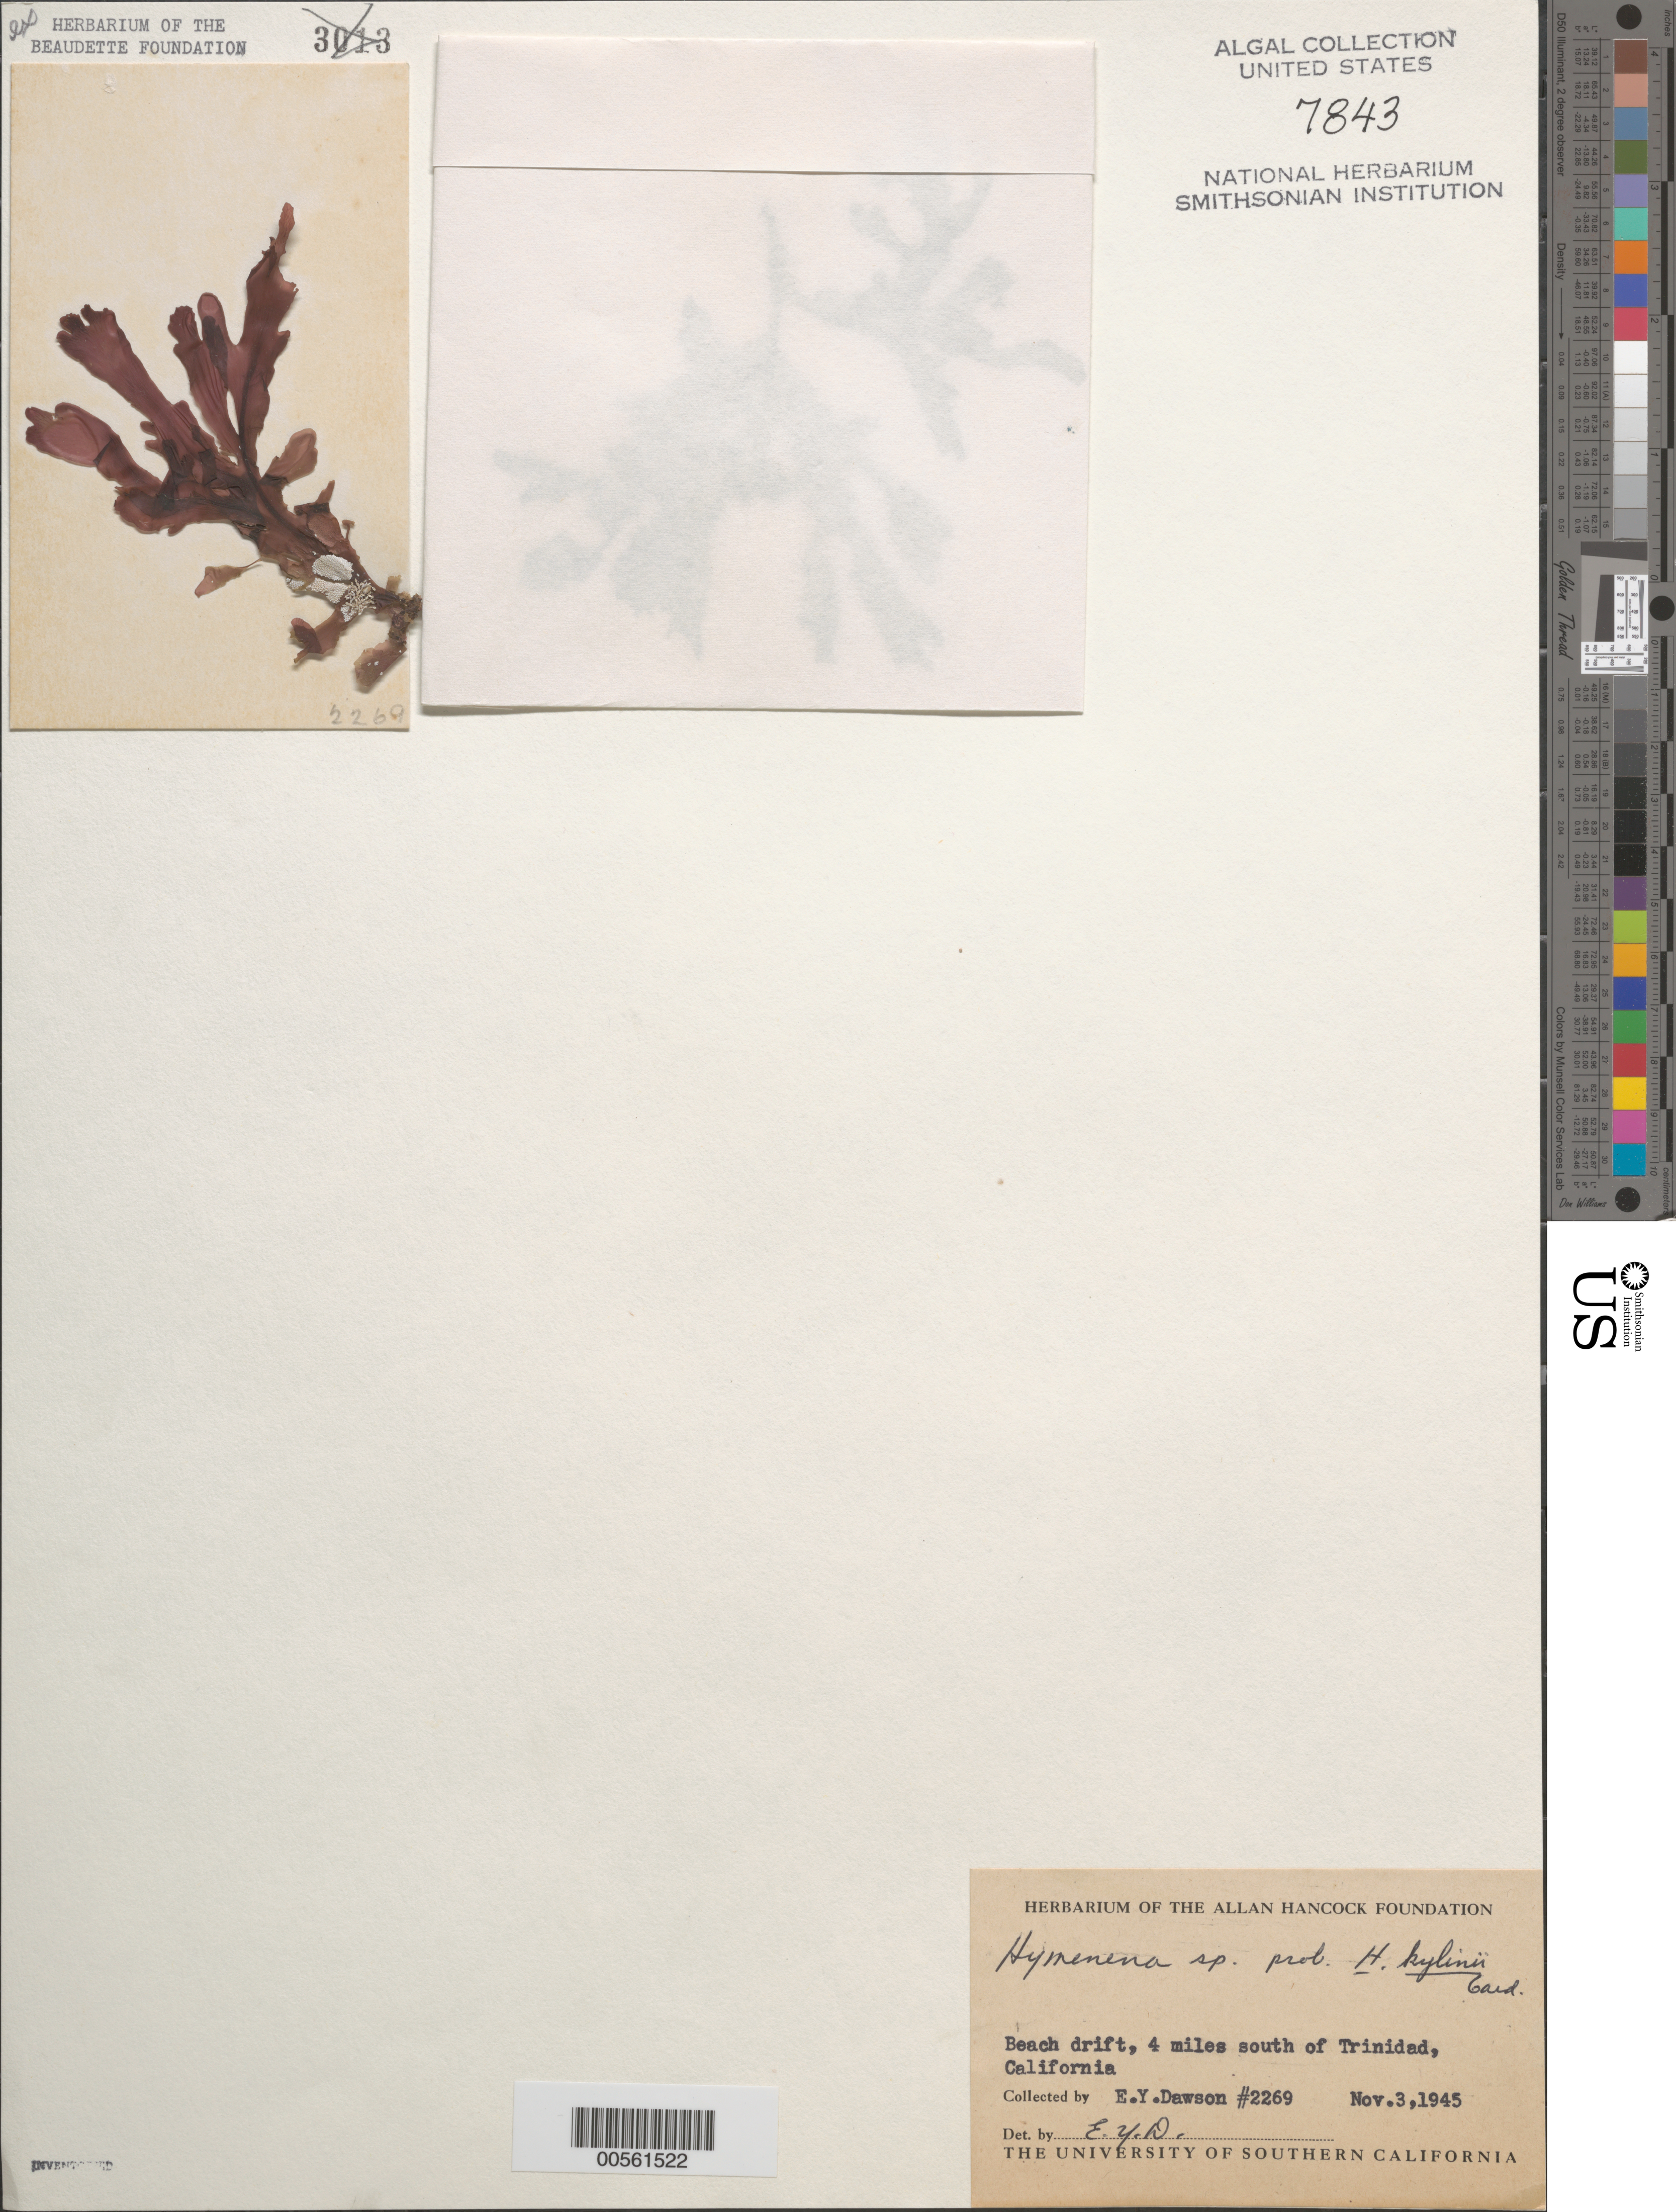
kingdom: Plantae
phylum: Rhodophyta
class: Florideophyceae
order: Ceramiales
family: Delesseriaceae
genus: Hymenena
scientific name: Hymenena flabelligera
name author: (J. Agardh) Kylin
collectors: E. Y. Dawson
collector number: EYD 2269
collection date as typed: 03 Nov 1945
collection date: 1945-11-03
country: United States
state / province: California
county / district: Humboldt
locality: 4 miles south of Trinidad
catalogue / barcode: US 7843